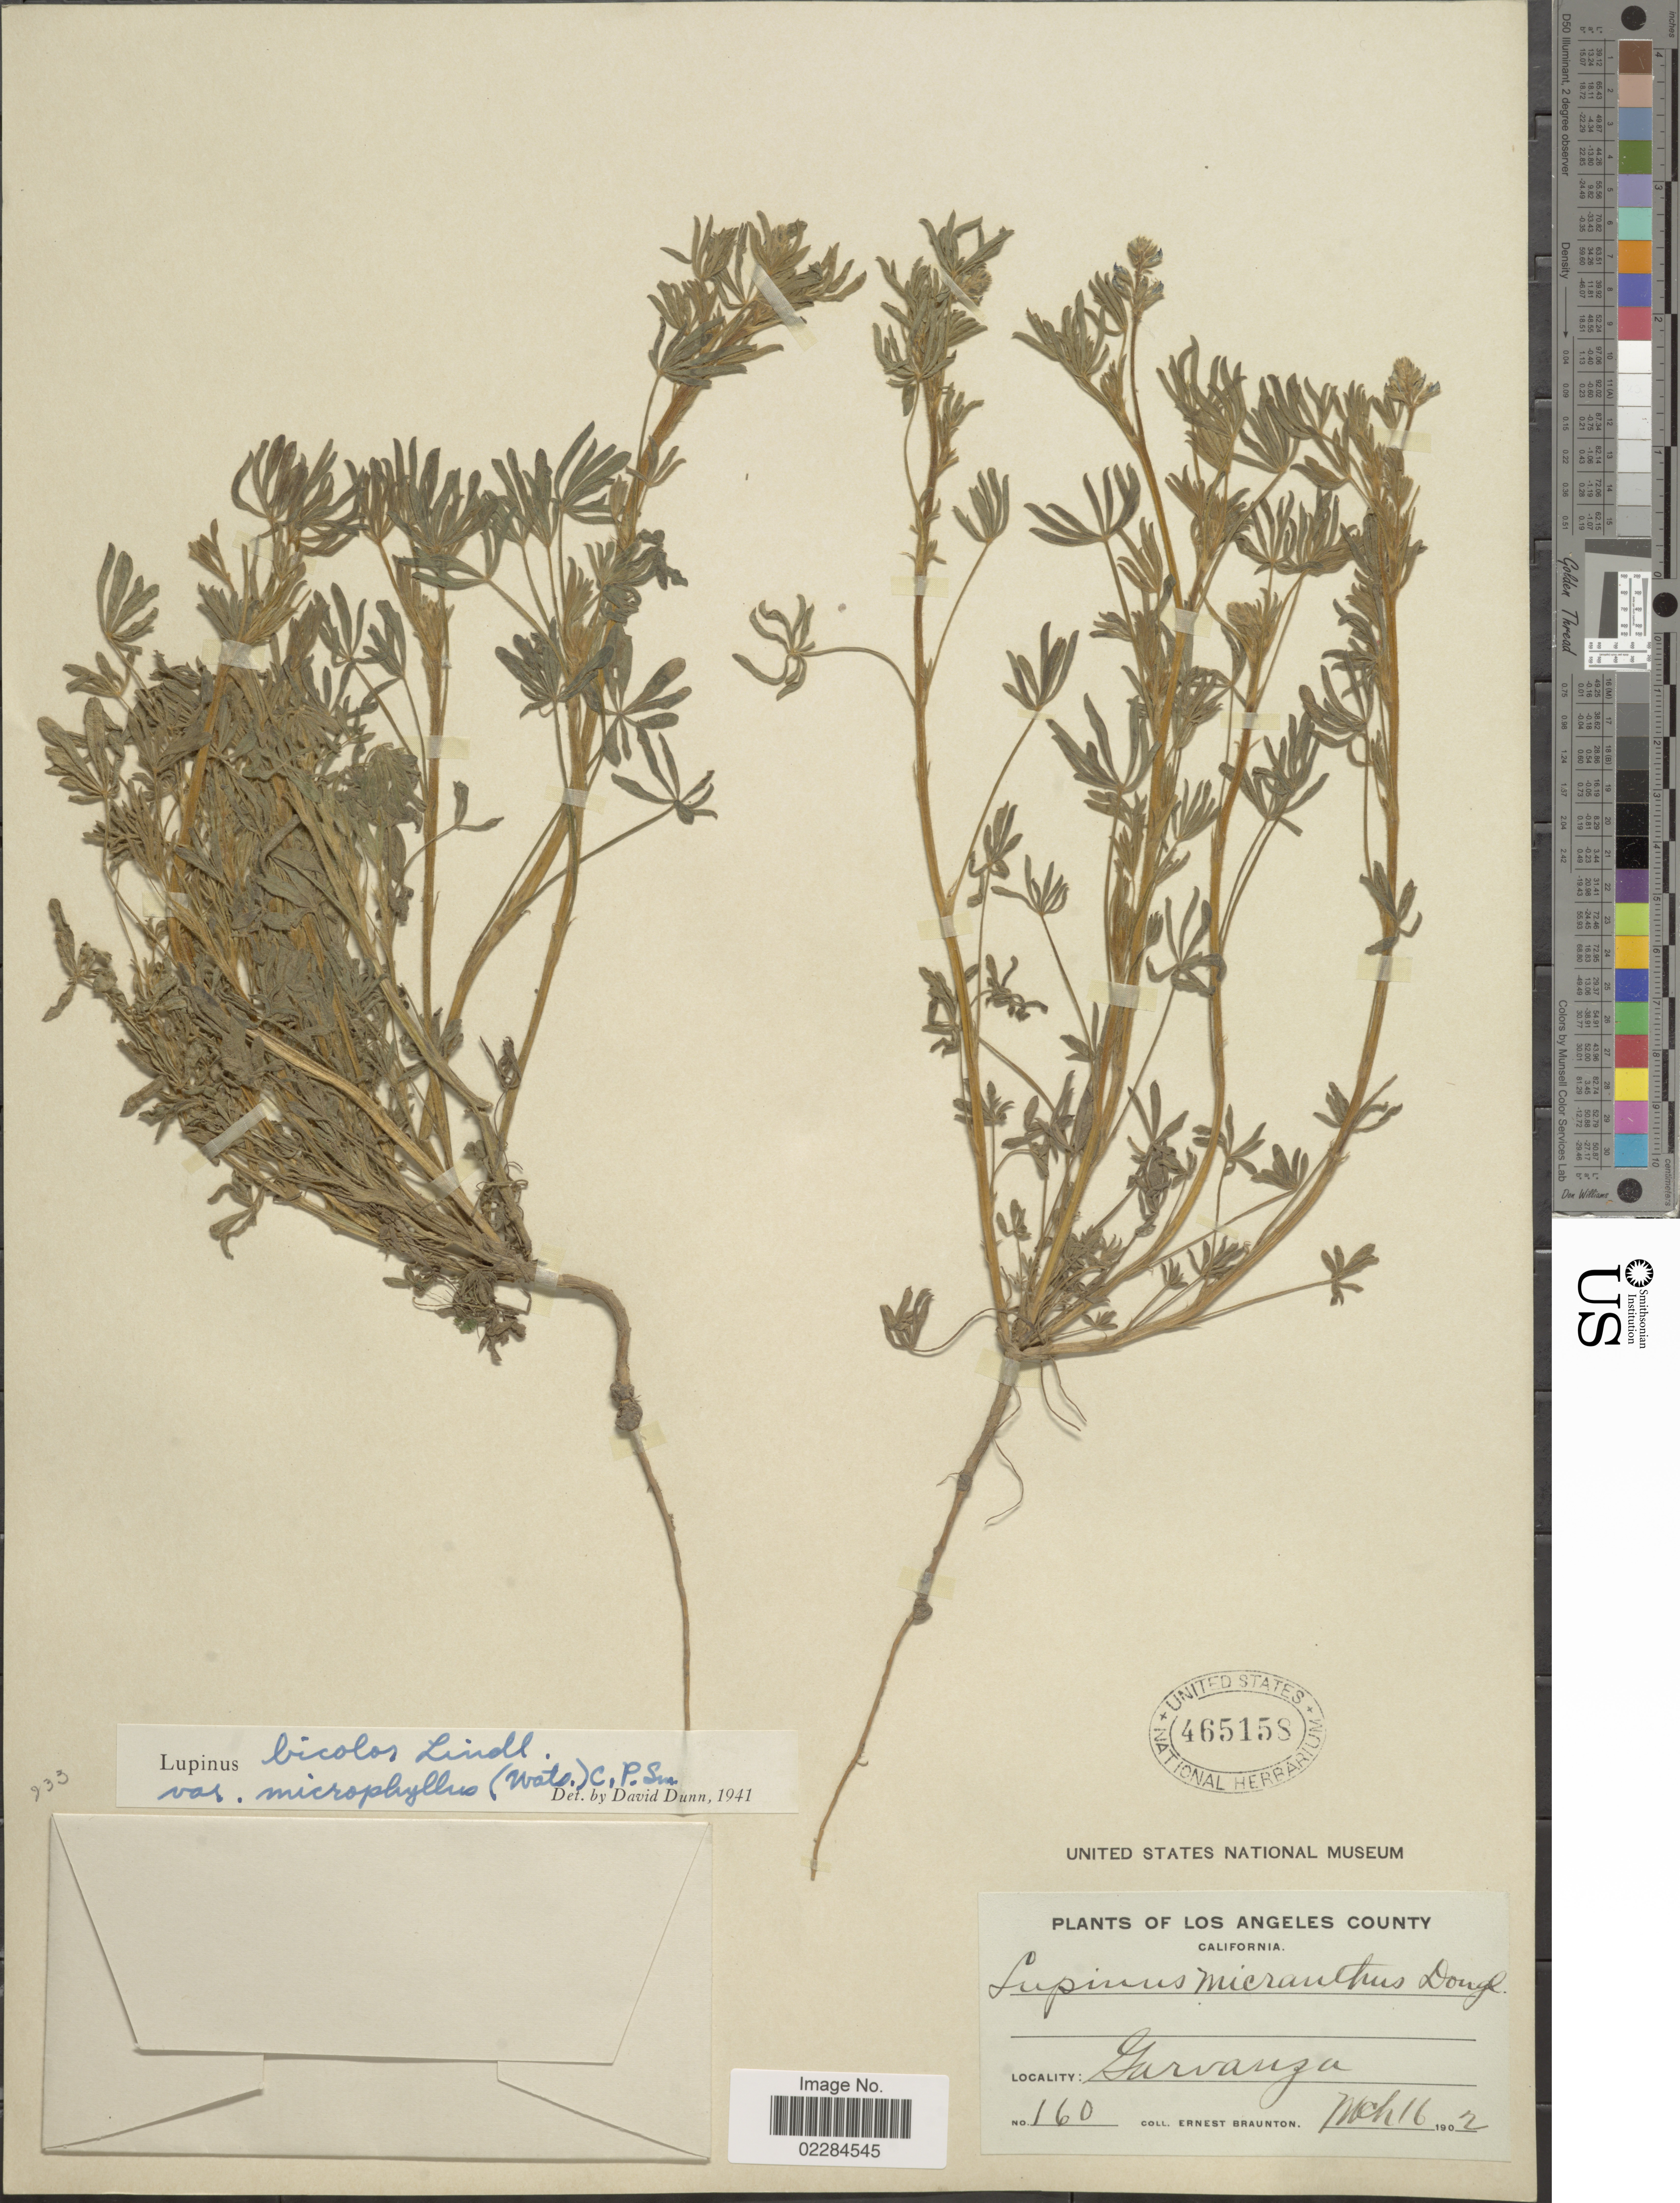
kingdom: Plantae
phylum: Tracheophyta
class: Magnoliopsida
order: Fabales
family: Fabaceae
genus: Lupinus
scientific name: Lupinus bicolor var. microphyllus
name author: Lindl.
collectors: E. Braunton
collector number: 160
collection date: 1902-03-16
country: United States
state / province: California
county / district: Los Angeles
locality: Los Angeles County. Garvanza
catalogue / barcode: US 465158